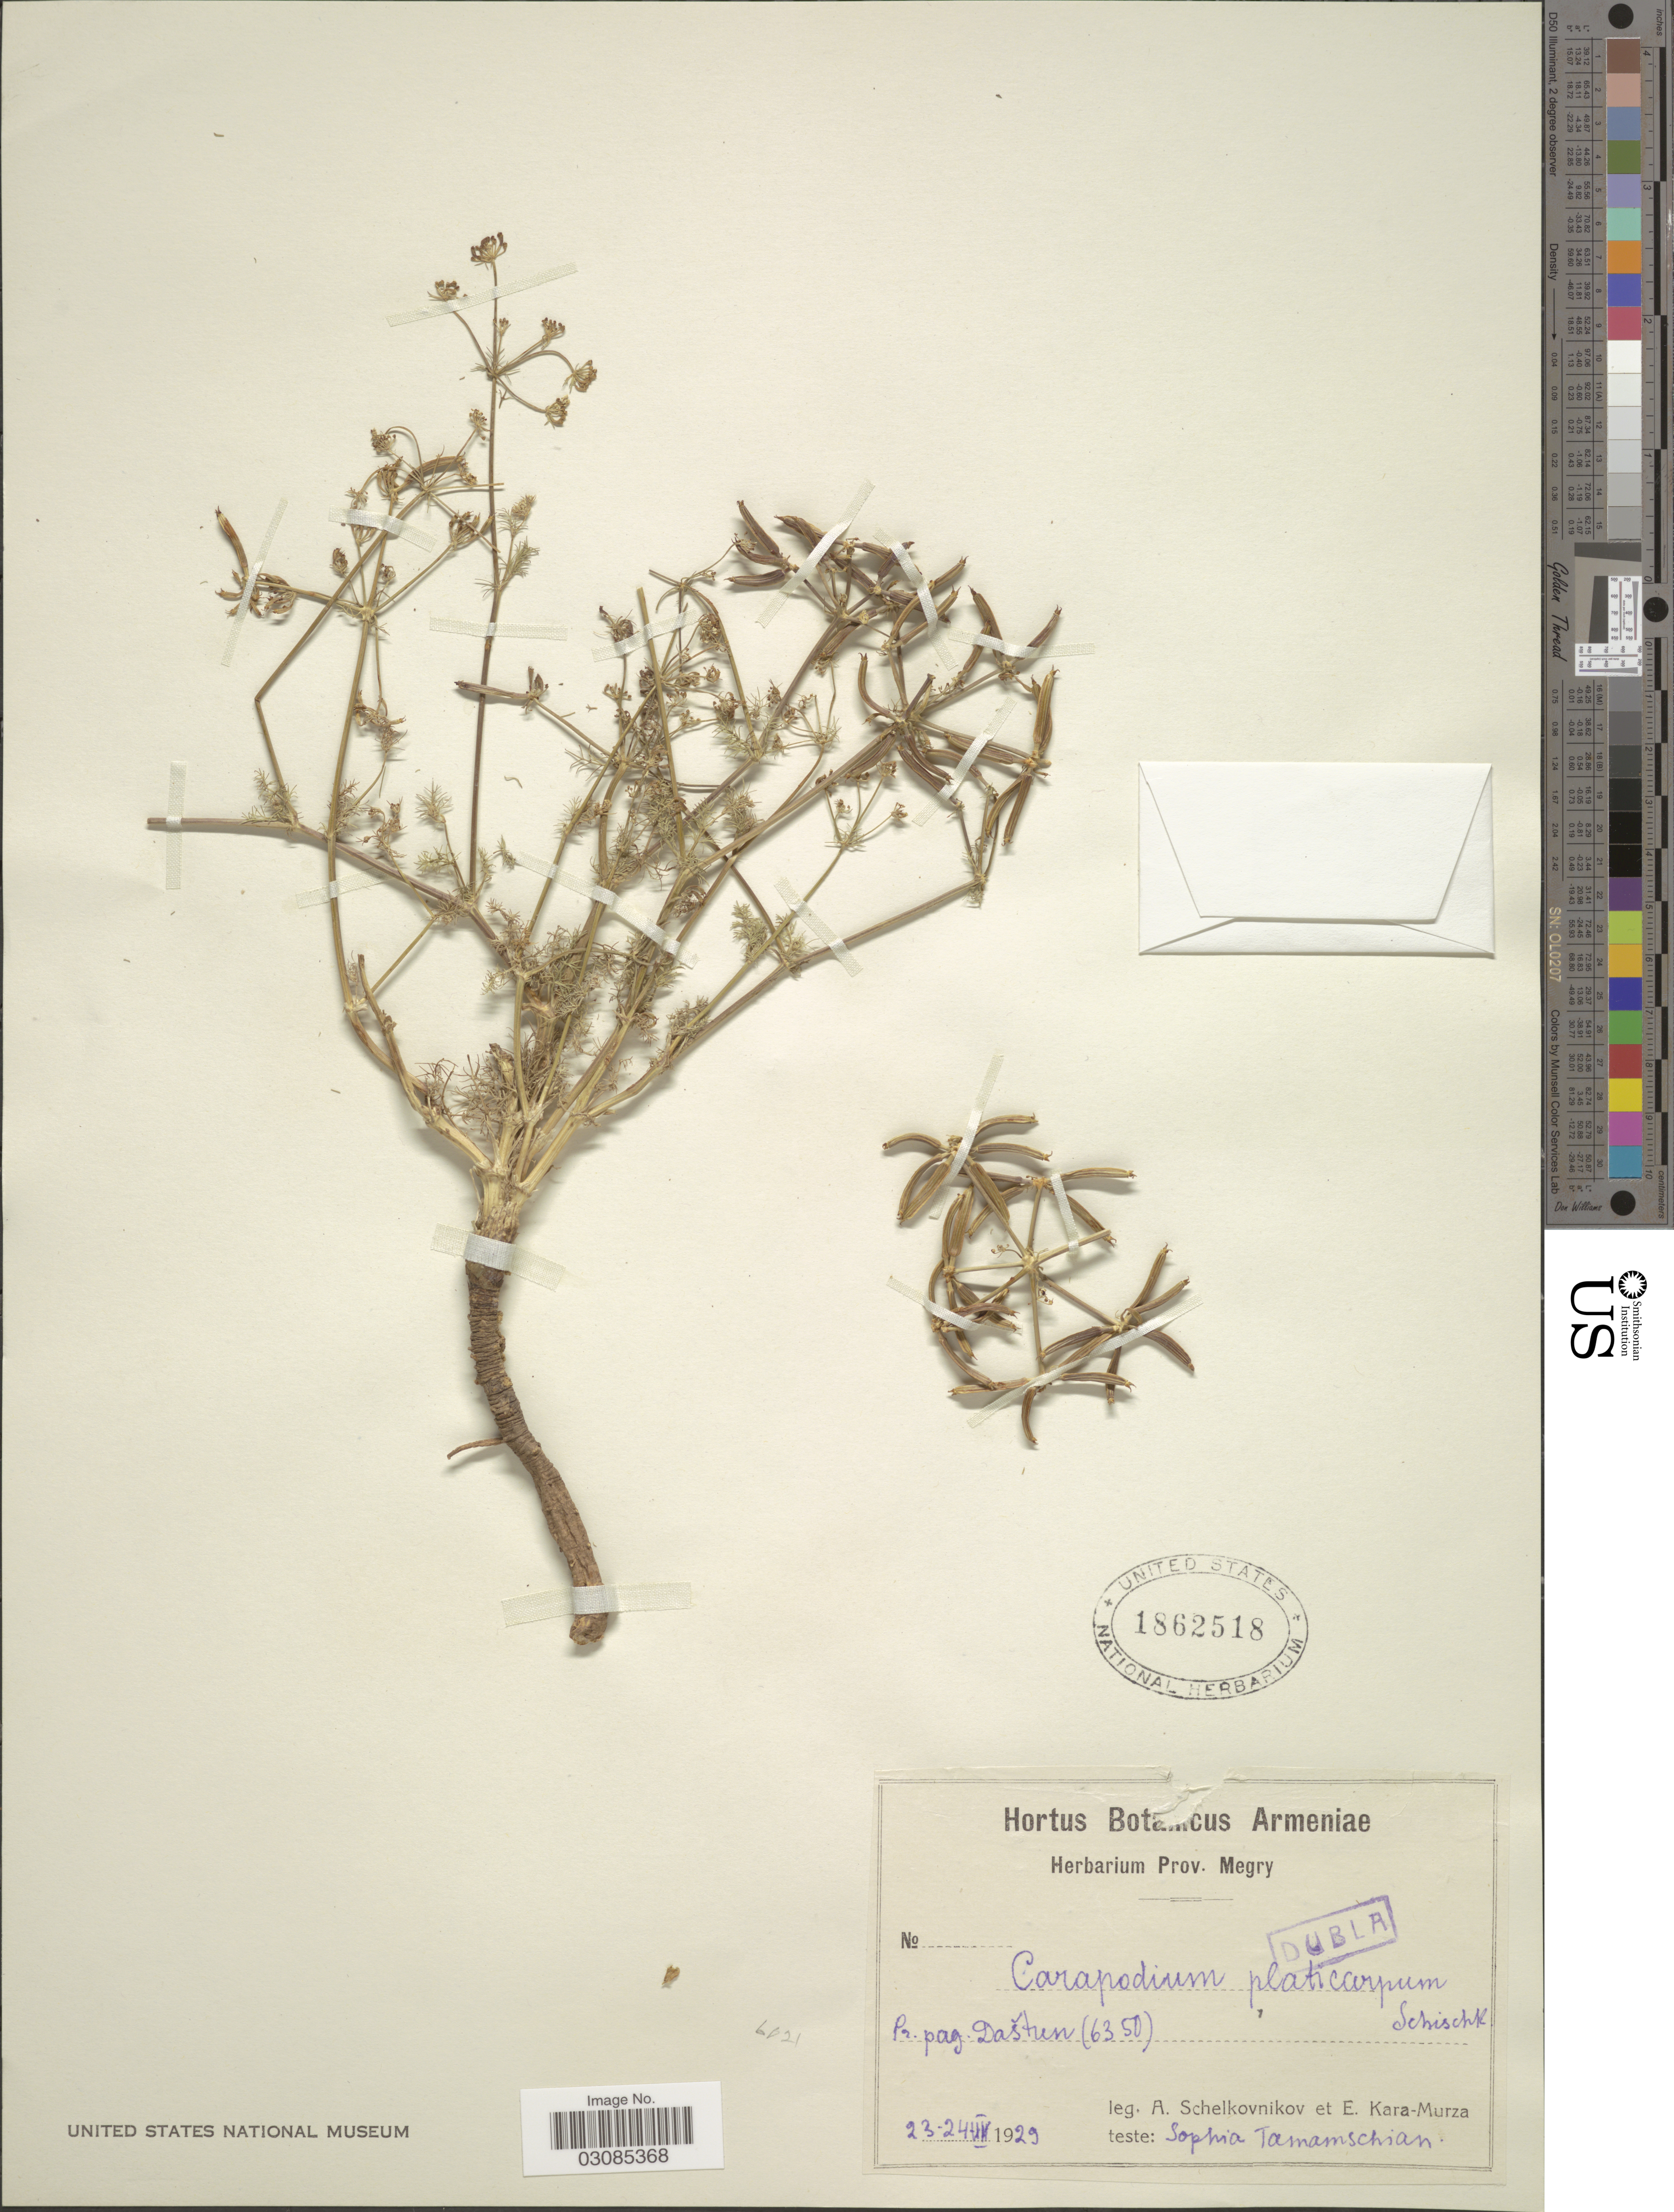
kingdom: Plantae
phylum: Tracheophyta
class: Magnoliopsida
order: Apiales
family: Apiaceae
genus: Caropodium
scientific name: Caropodium platycarpum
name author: (Boiss. & Hausskn.) Schischk.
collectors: A. B. Schelkovnikov & E. Kara-Murza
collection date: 1929-07-23/1929-07-24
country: Armenia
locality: Pr. pag. Dastun. [unsure placement]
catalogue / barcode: US 1862518